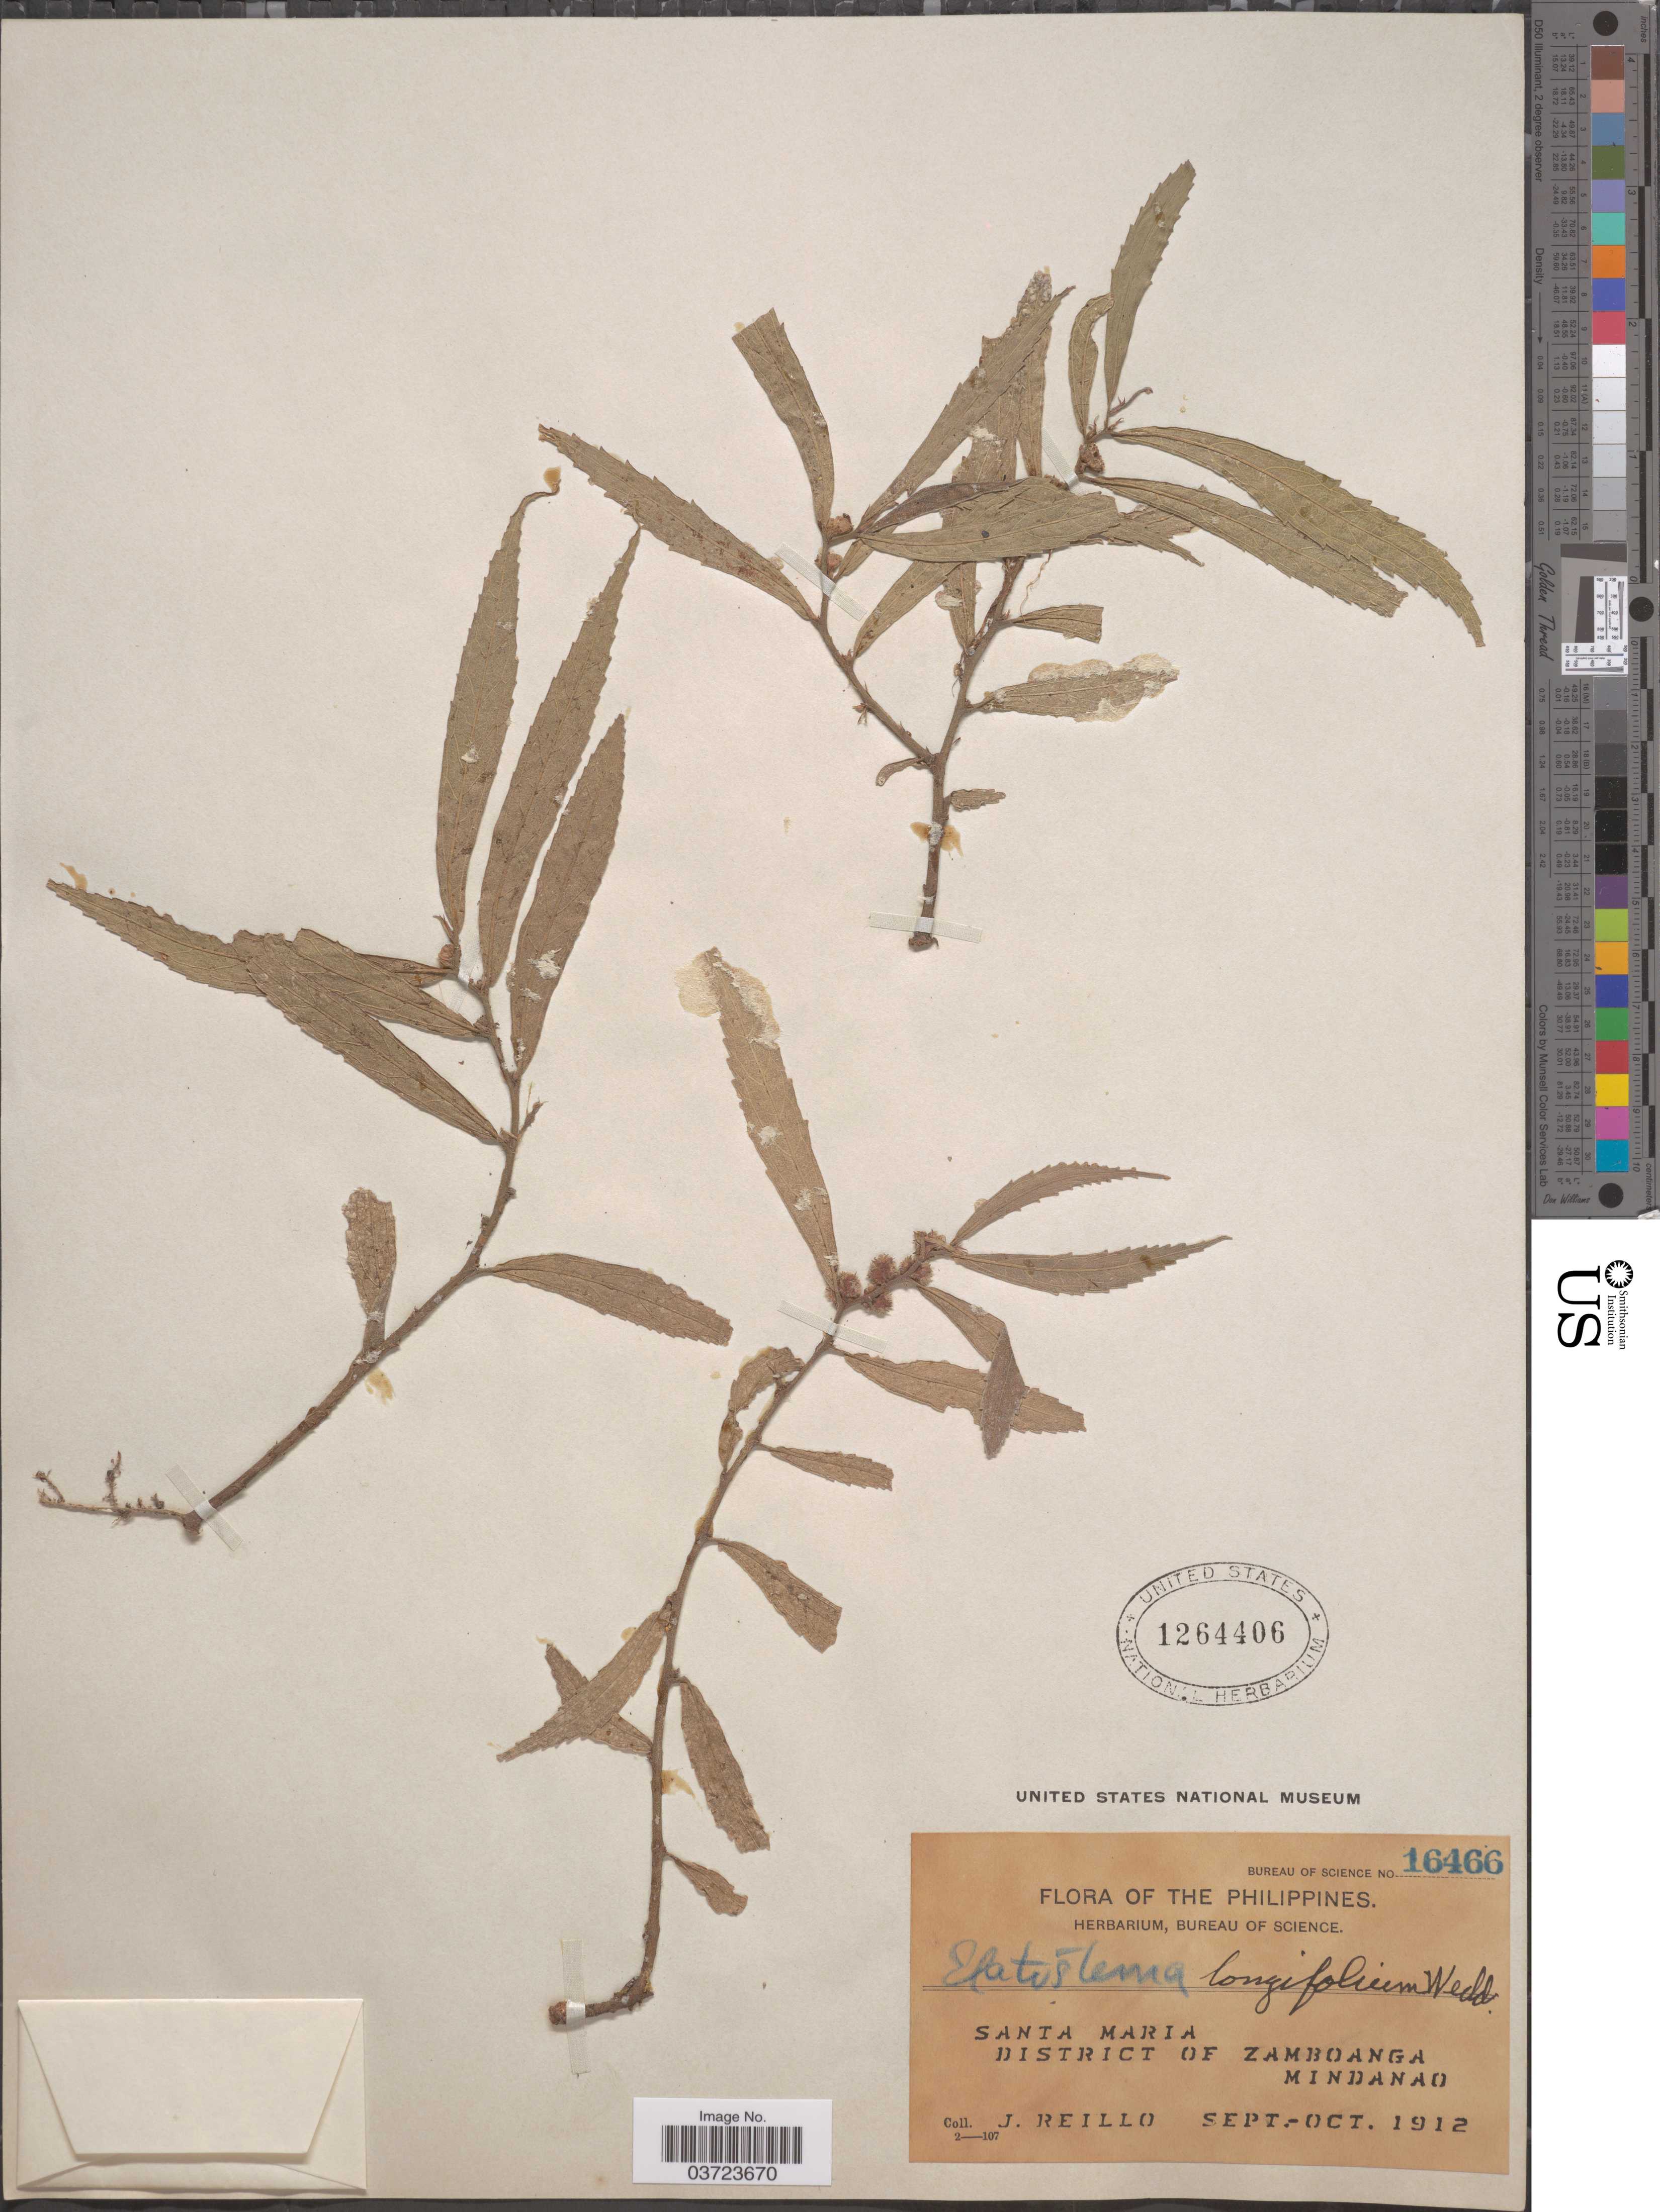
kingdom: Plantae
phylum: Tracheophyta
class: Magnoliopsida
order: Rosales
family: Urticaceae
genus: Elatostema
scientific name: Elatostema longifolium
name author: Wedd.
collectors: J. Reillo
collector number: Bureau of Science 16466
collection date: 1912-09/1912-10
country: Philippines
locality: Santa Maria. District of Zamboanga. Mindanao.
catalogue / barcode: US 1264406